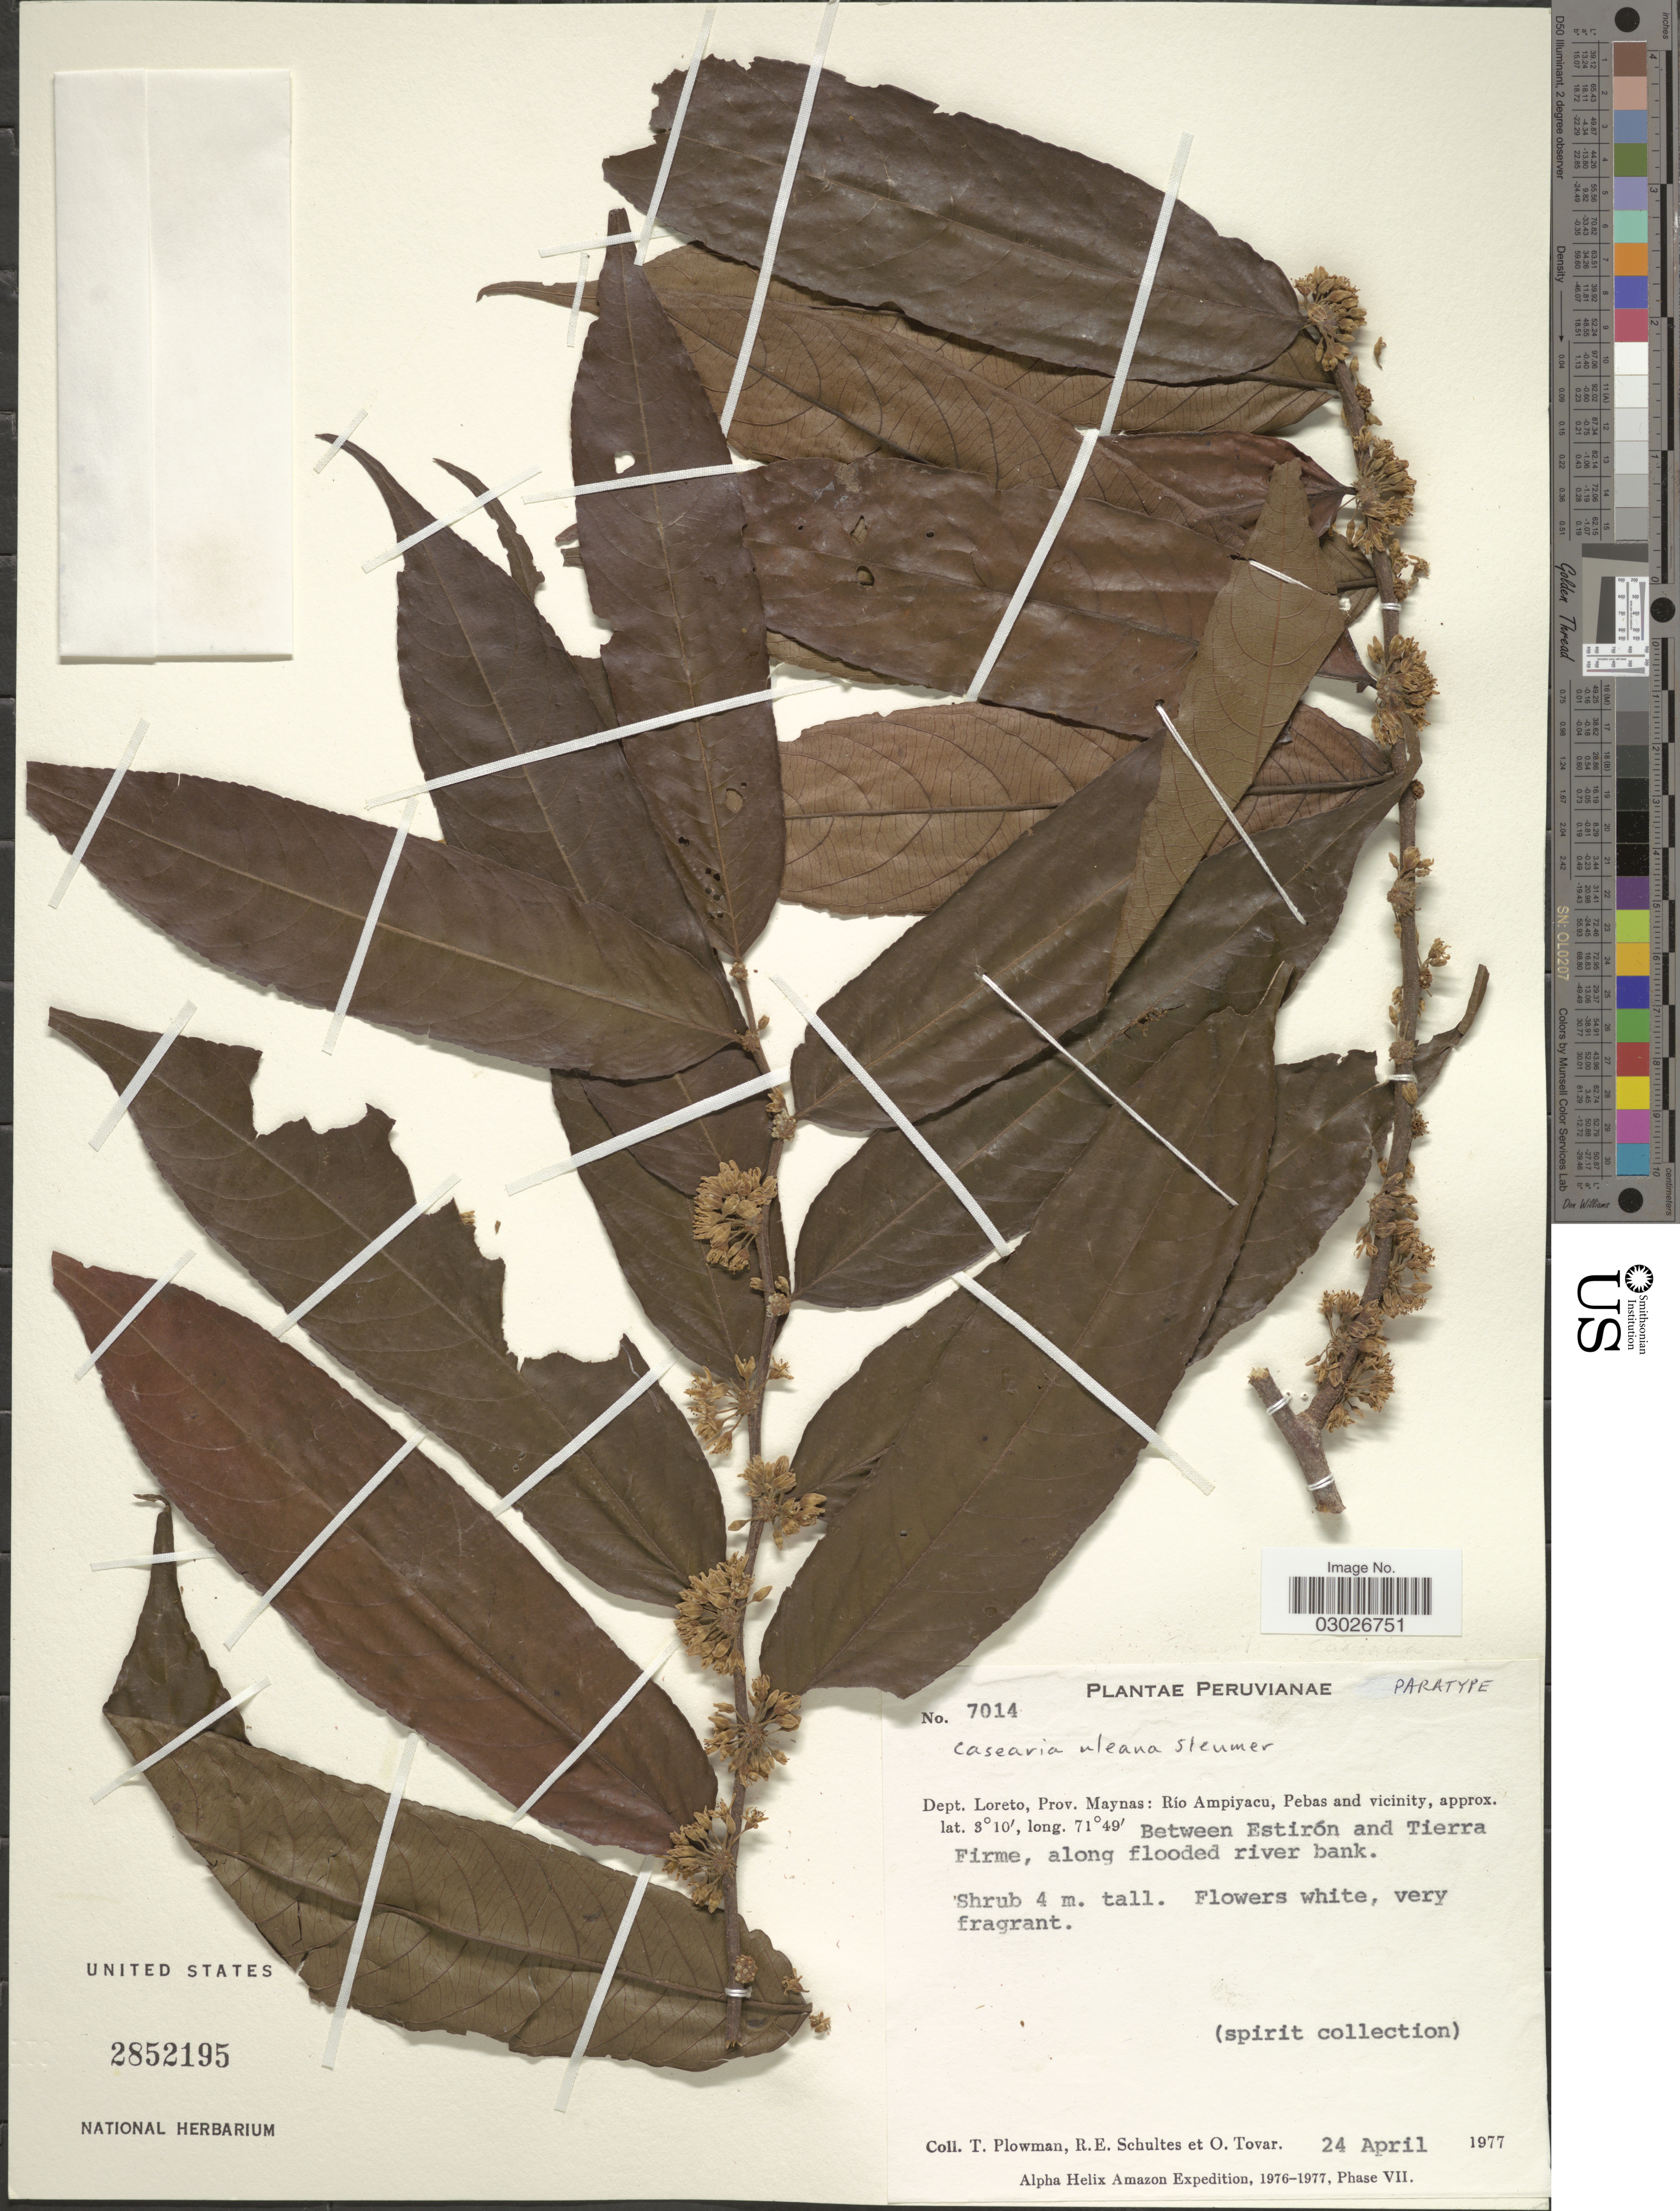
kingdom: Plantae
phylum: Tracheophyta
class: Magnoliopsida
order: Malpighiales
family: Salicaceae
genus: Casearia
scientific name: Casearia uleana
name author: Sleumer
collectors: T. Plowman, R. E. Schultes & O. Tovar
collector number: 7014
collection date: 1977-04-24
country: Peru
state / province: Loreto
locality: Prov. Maynas: Río Ampiyacu, Pebas and vicinity. Between Estirón and Tierra Firme, along flooded river bank.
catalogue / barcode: US 2852195